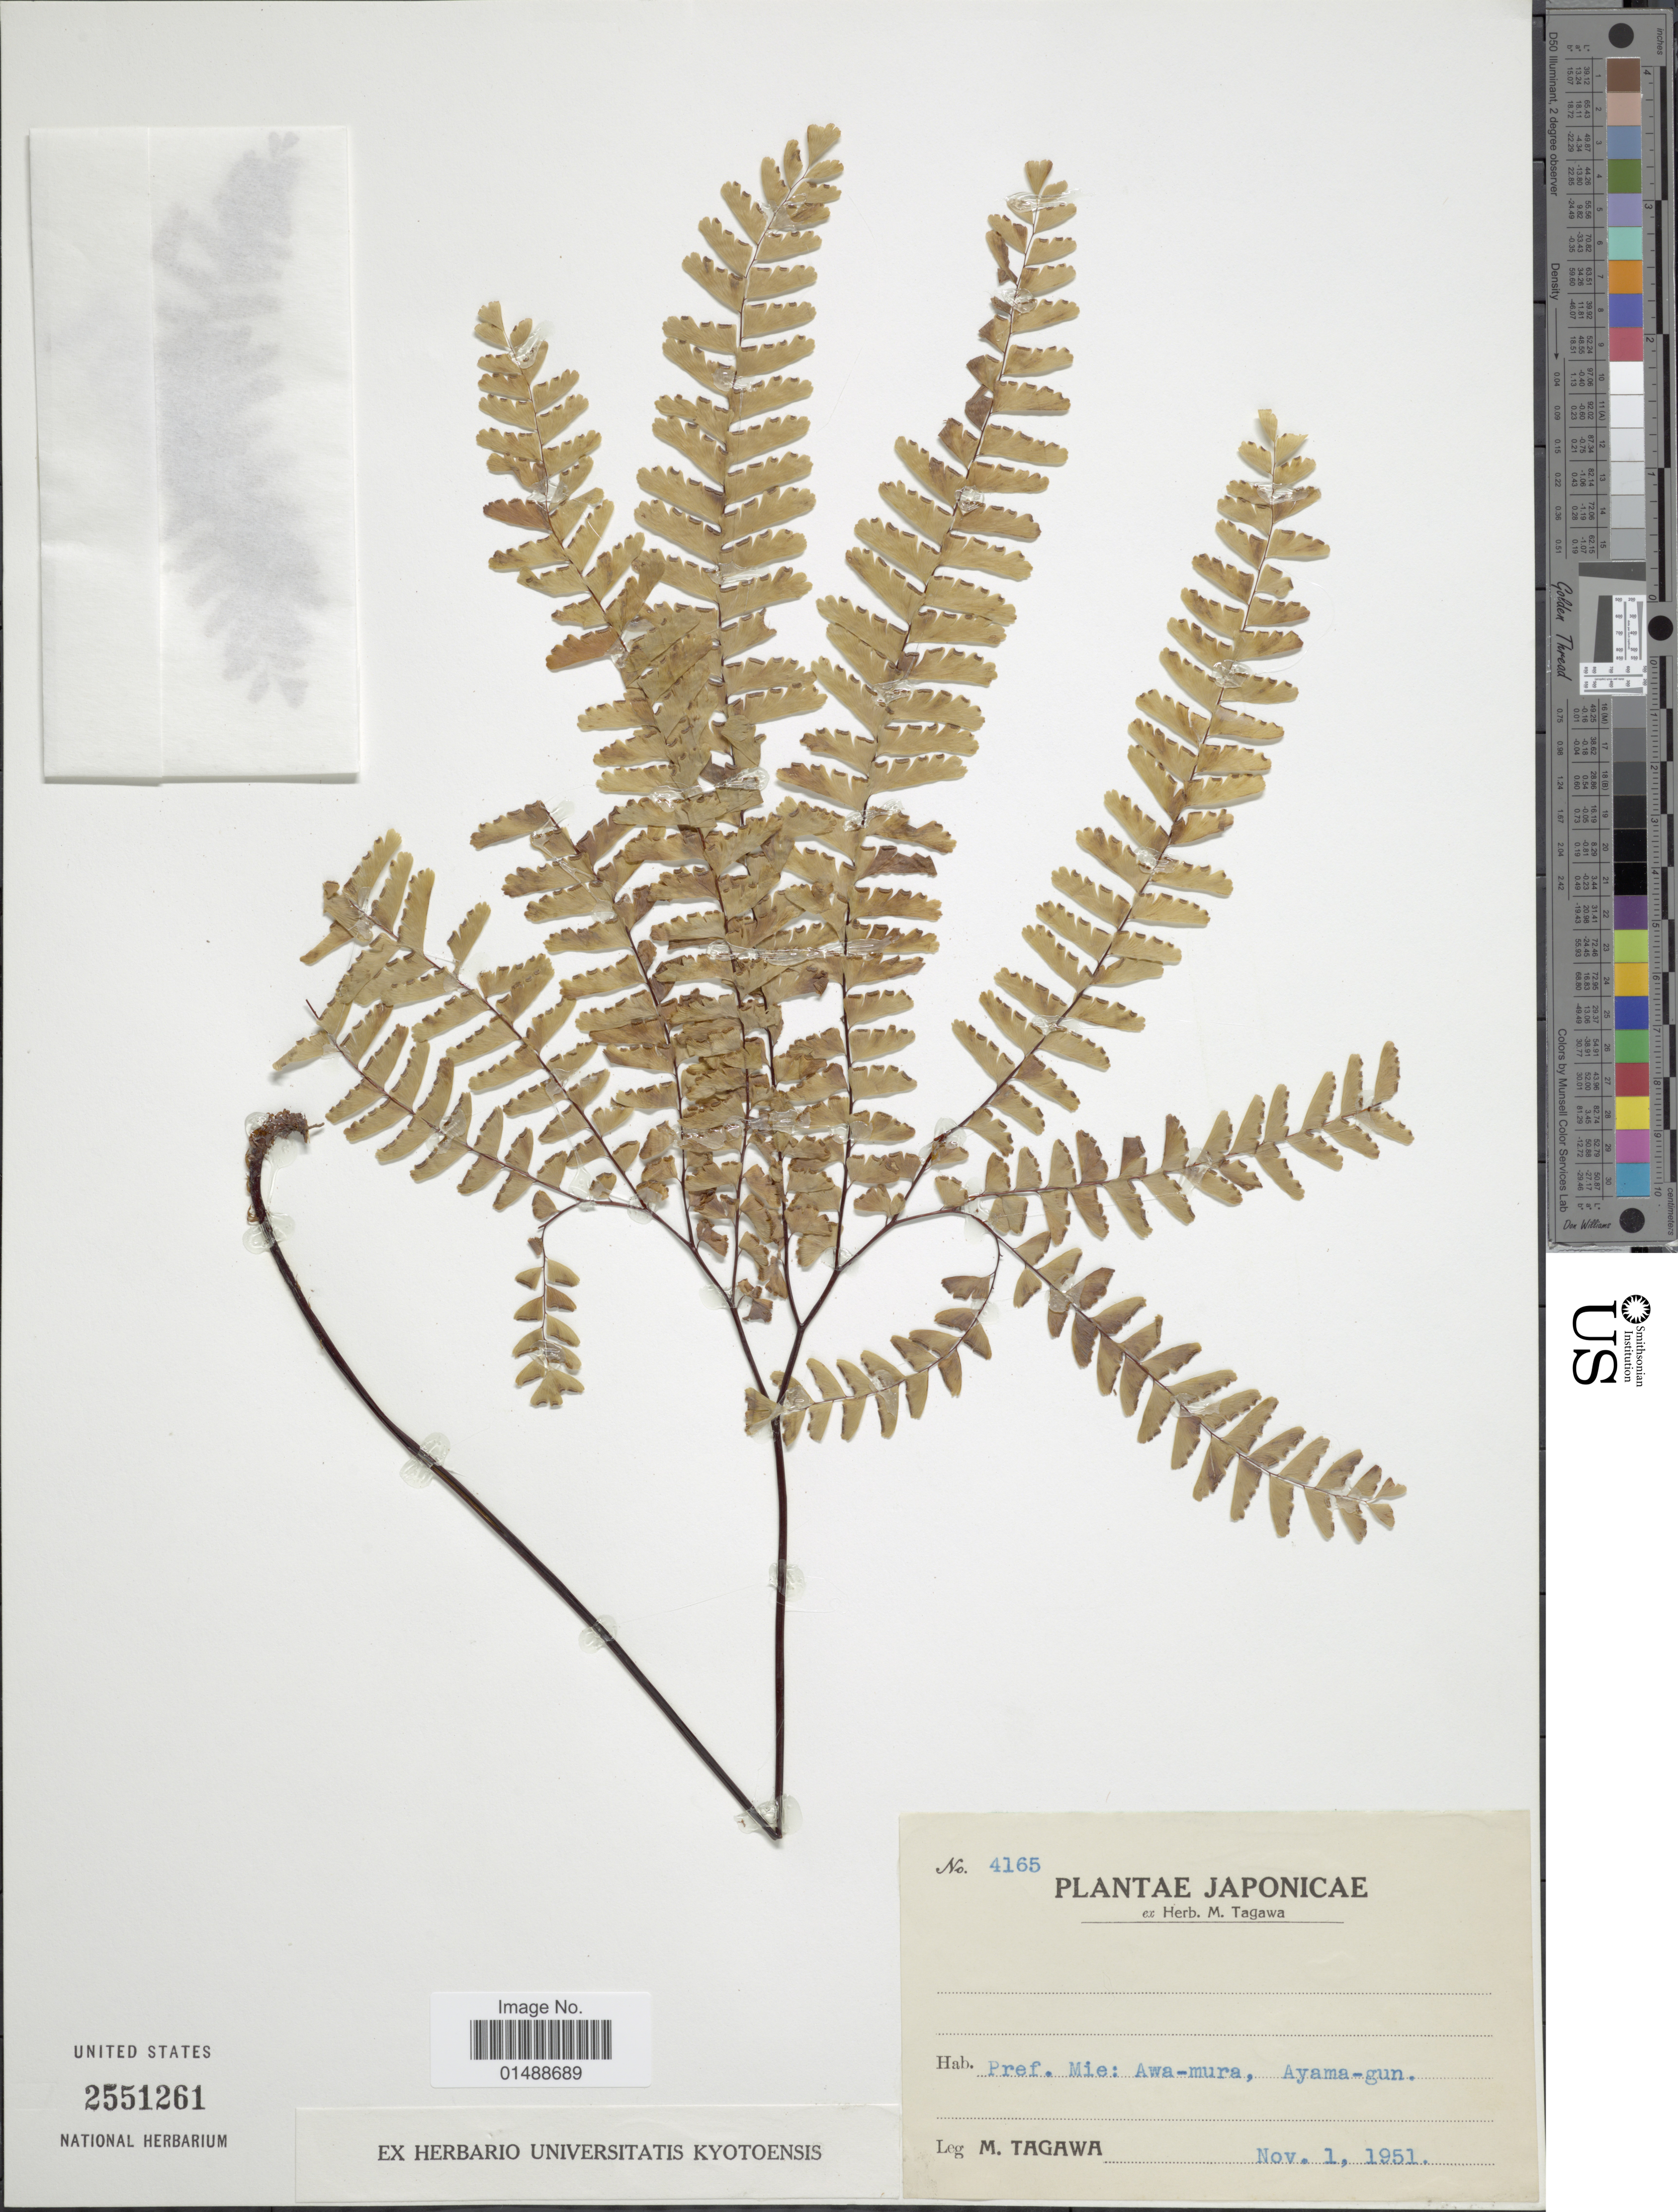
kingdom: Plantae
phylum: Tracheophyta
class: Polypodiopsida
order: Polypodiales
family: Pteridaceae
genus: Adiantum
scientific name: Adiantum pedatum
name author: L.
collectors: M. Tagawa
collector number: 4165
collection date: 1951-11-01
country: Japan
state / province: Mie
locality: Japonicae, Pref. Mie: Awa-nura, Ayama-gun.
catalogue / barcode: US 2551261